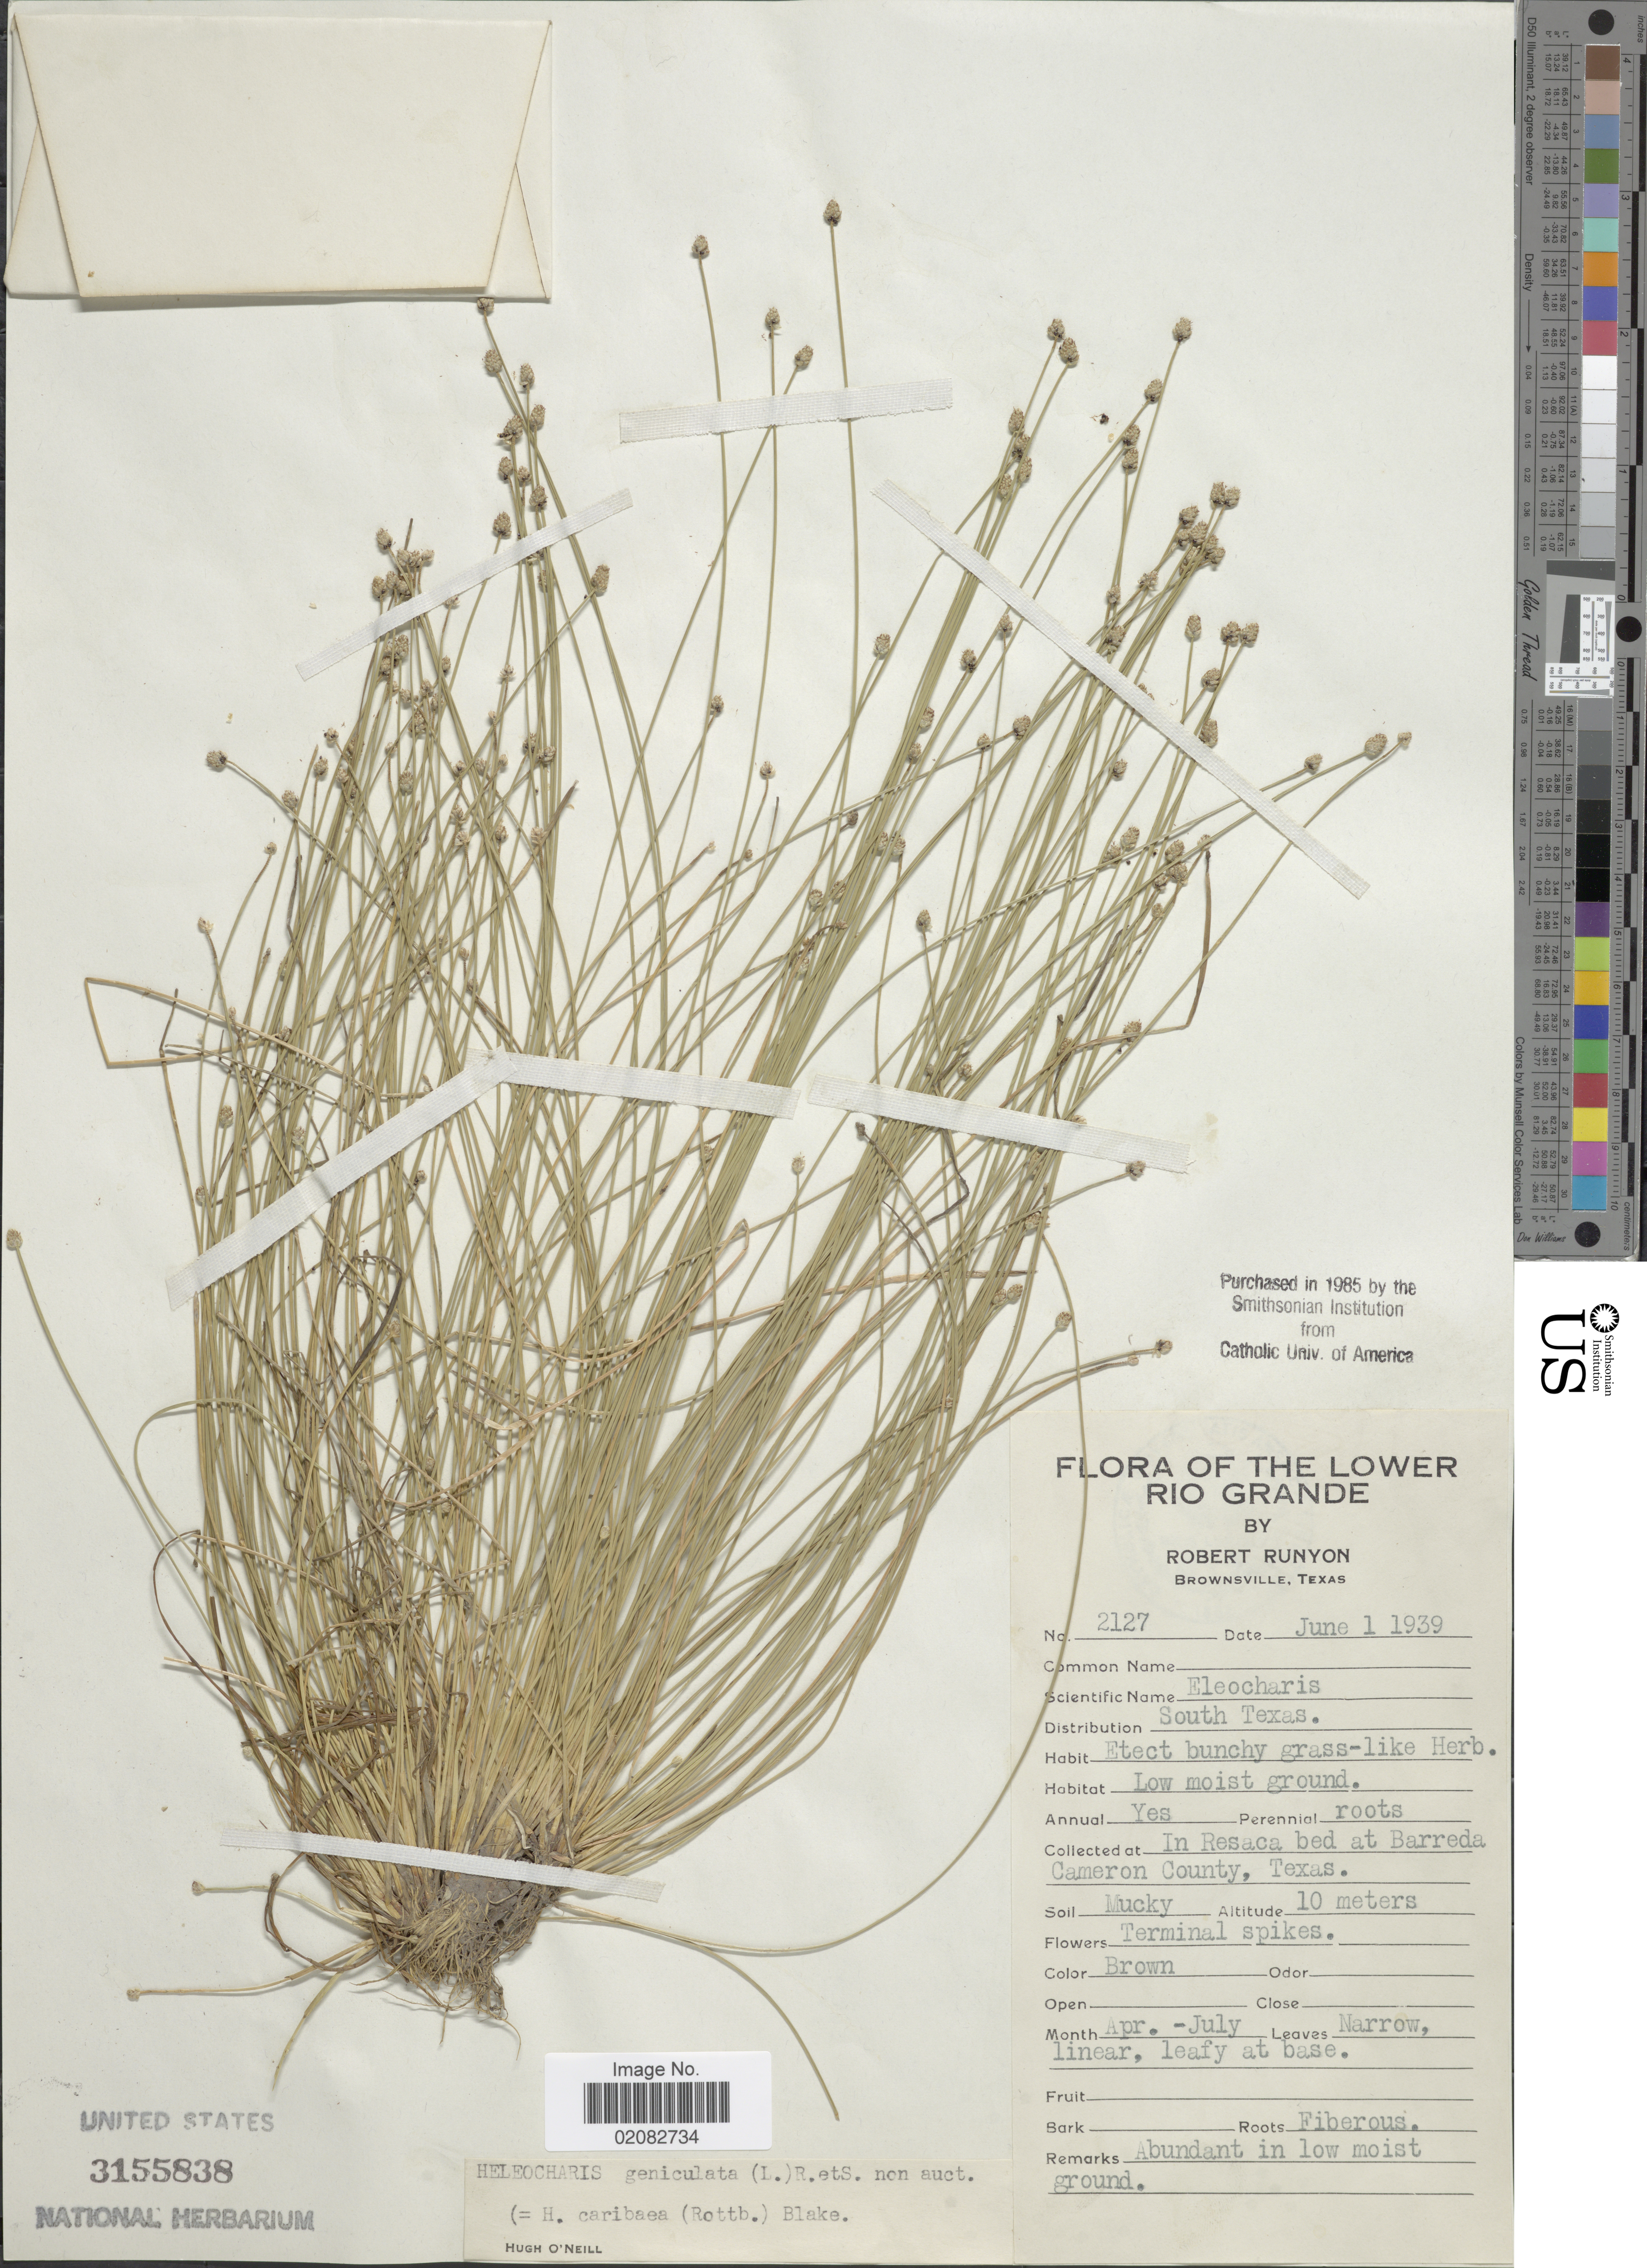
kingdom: Plantae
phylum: Tracheophyta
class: Liliopsida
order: Poales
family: Cyperaceae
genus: Eleocharis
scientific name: Eleocharis geniculata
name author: (L.) Roem. & Schult.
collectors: R. Runyon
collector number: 2127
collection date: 1939-06-01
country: United States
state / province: Texas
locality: In Resaca bed at Barreda Cameron County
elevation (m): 10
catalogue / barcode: US 3155838